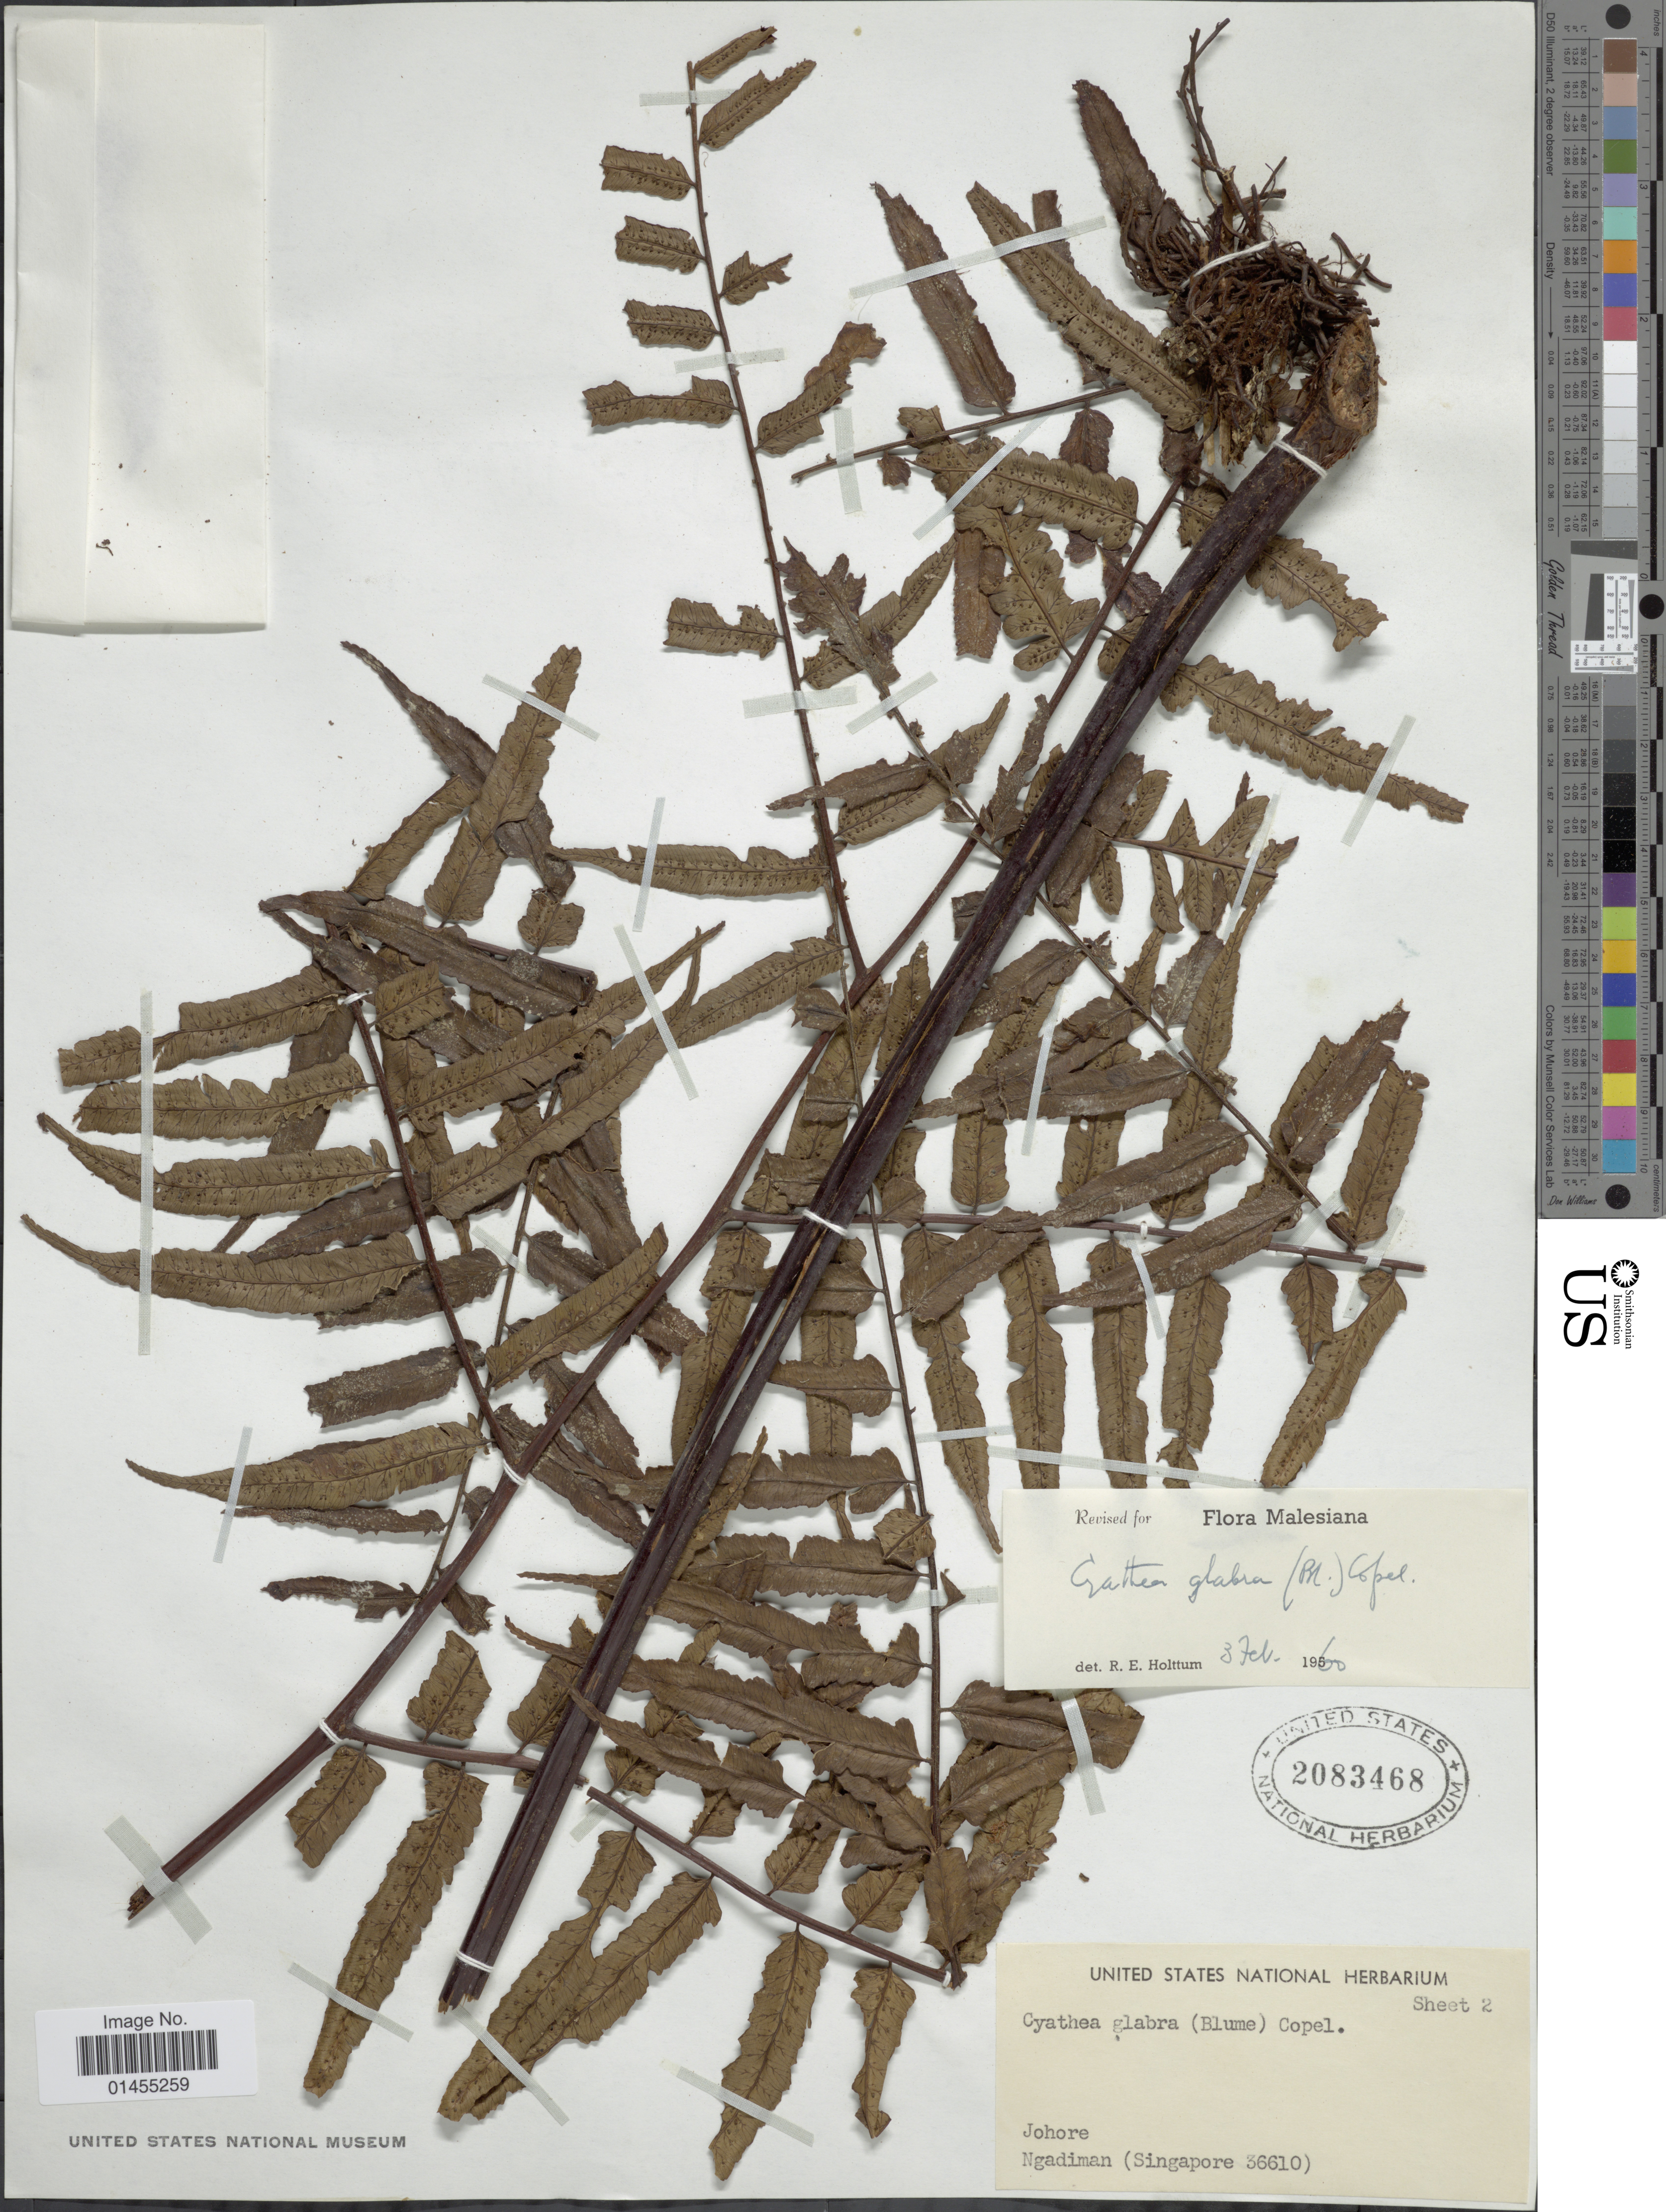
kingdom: Plantae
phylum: Tracheophyta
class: Polypodiopsida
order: Cyatheales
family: Cyatheaceae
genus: Alsophila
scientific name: Alsophila glabra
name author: (Blume) Hook.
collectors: Ngadiman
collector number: Singapore 36610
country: Malaysia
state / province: Johor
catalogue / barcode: US 2083468